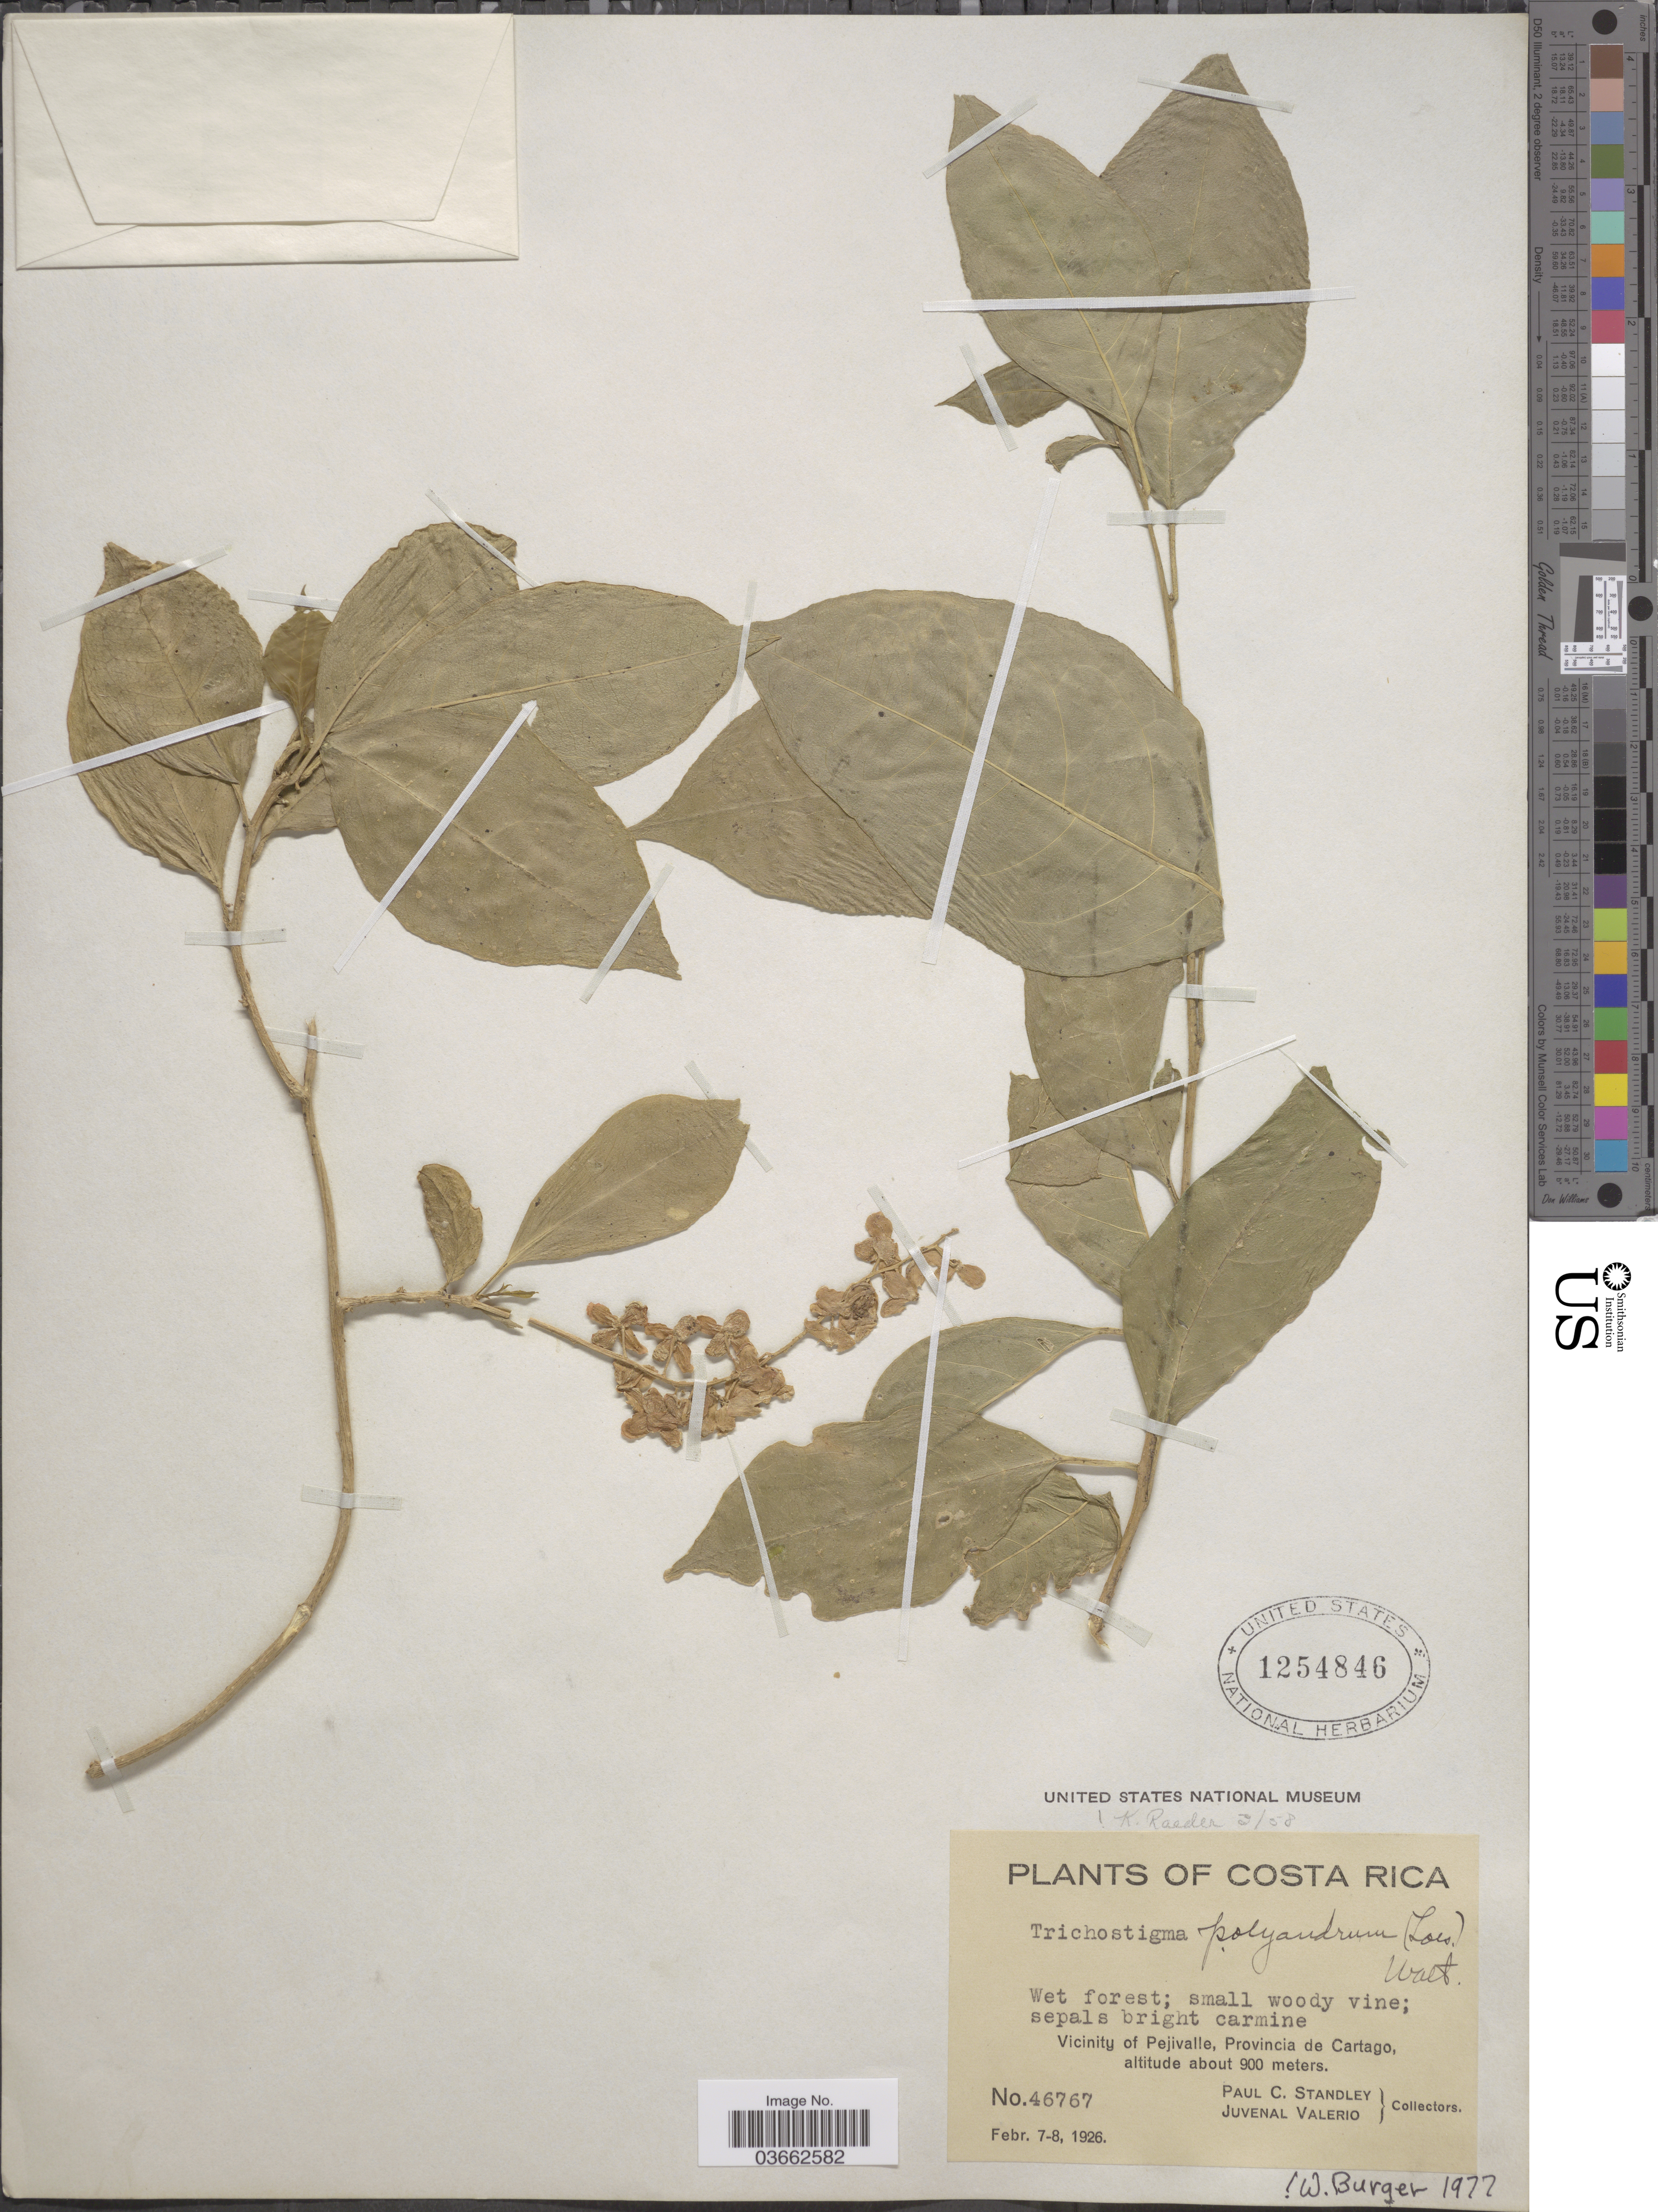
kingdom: Plantae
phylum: Tracheophyta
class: Magnoliopsida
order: Caryophyllales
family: Phytolaccaceae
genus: Trichostigma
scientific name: Trichostigma octandrum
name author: (L.) H. Walter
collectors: P. C. Standley & J. Valerio R.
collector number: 46767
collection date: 1926-02-07/1926-02-08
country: Costa Rica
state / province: Cartago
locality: Vicinity of Pejivalle.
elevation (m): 900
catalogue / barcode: US 1254846